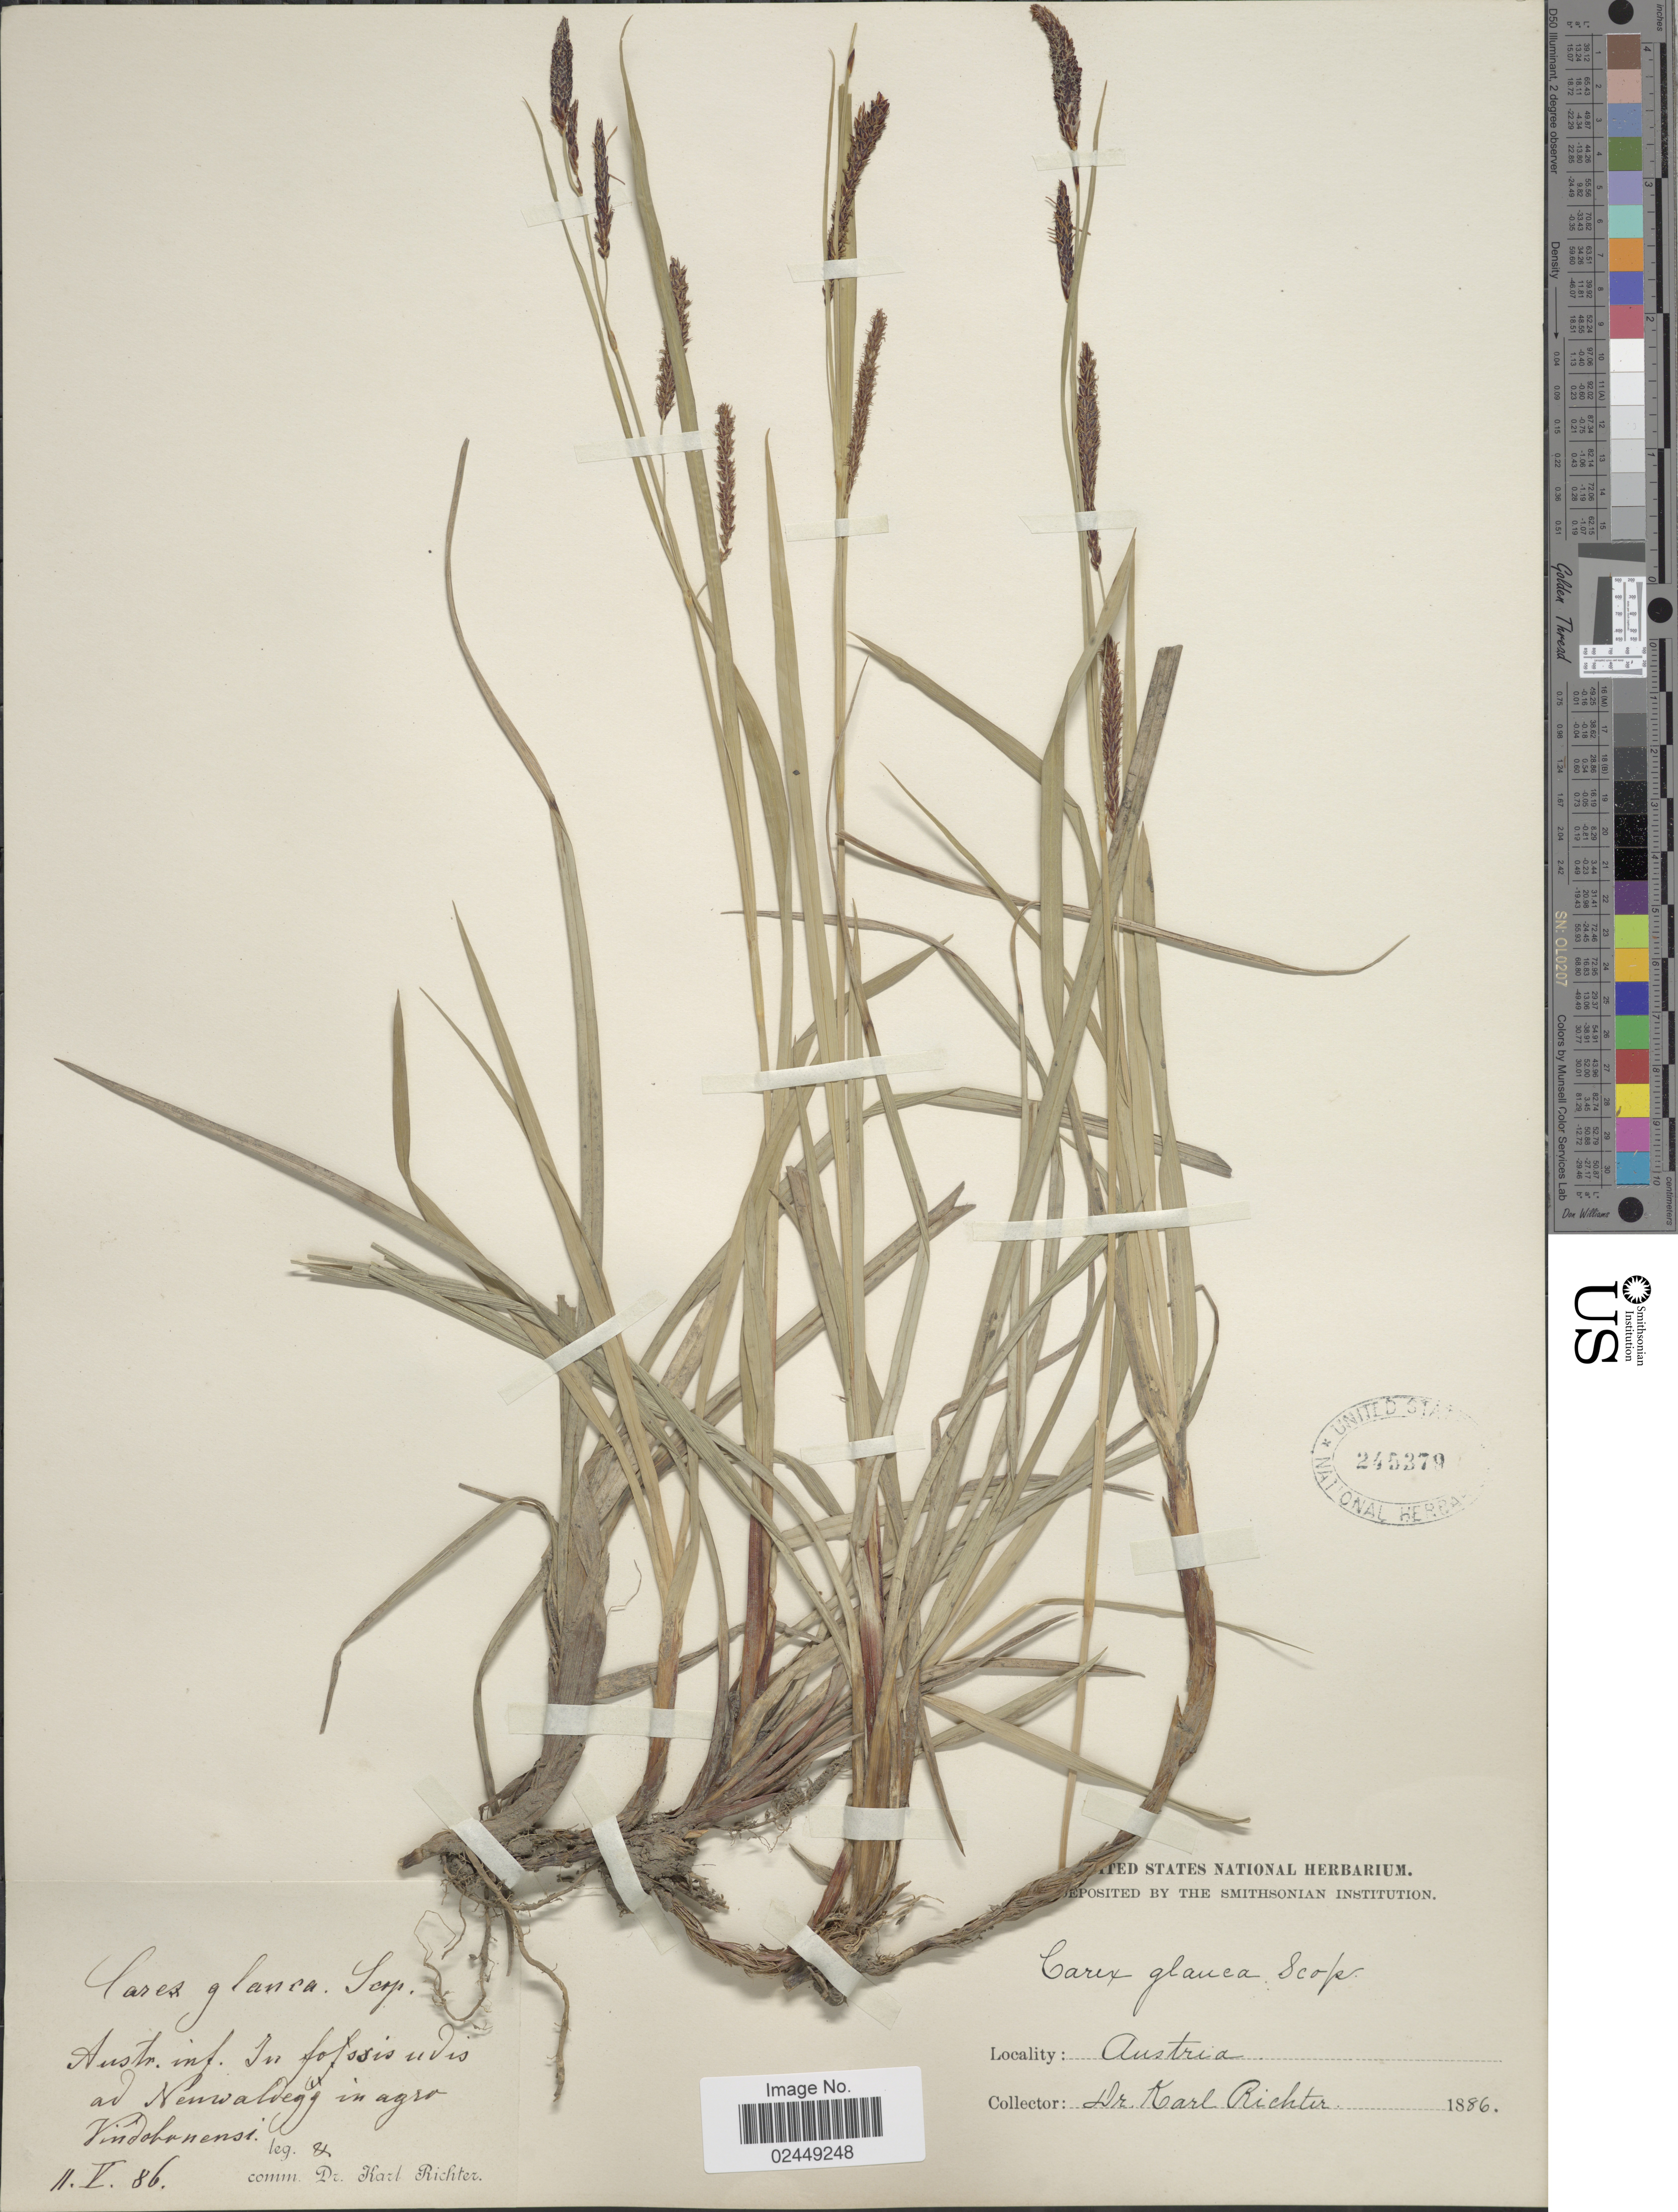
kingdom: Plantae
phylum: Tracheophyta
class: Liliopsida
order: Poales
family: Cyperaceae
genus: Carex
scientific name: Carex flacca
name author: Schreb.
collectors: K. Richter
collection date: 1886-05-11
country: Austria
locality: In fofssis uvis ad Neuwaldegg in agro Vindonnesi [interpreted]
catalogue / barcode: US 245379